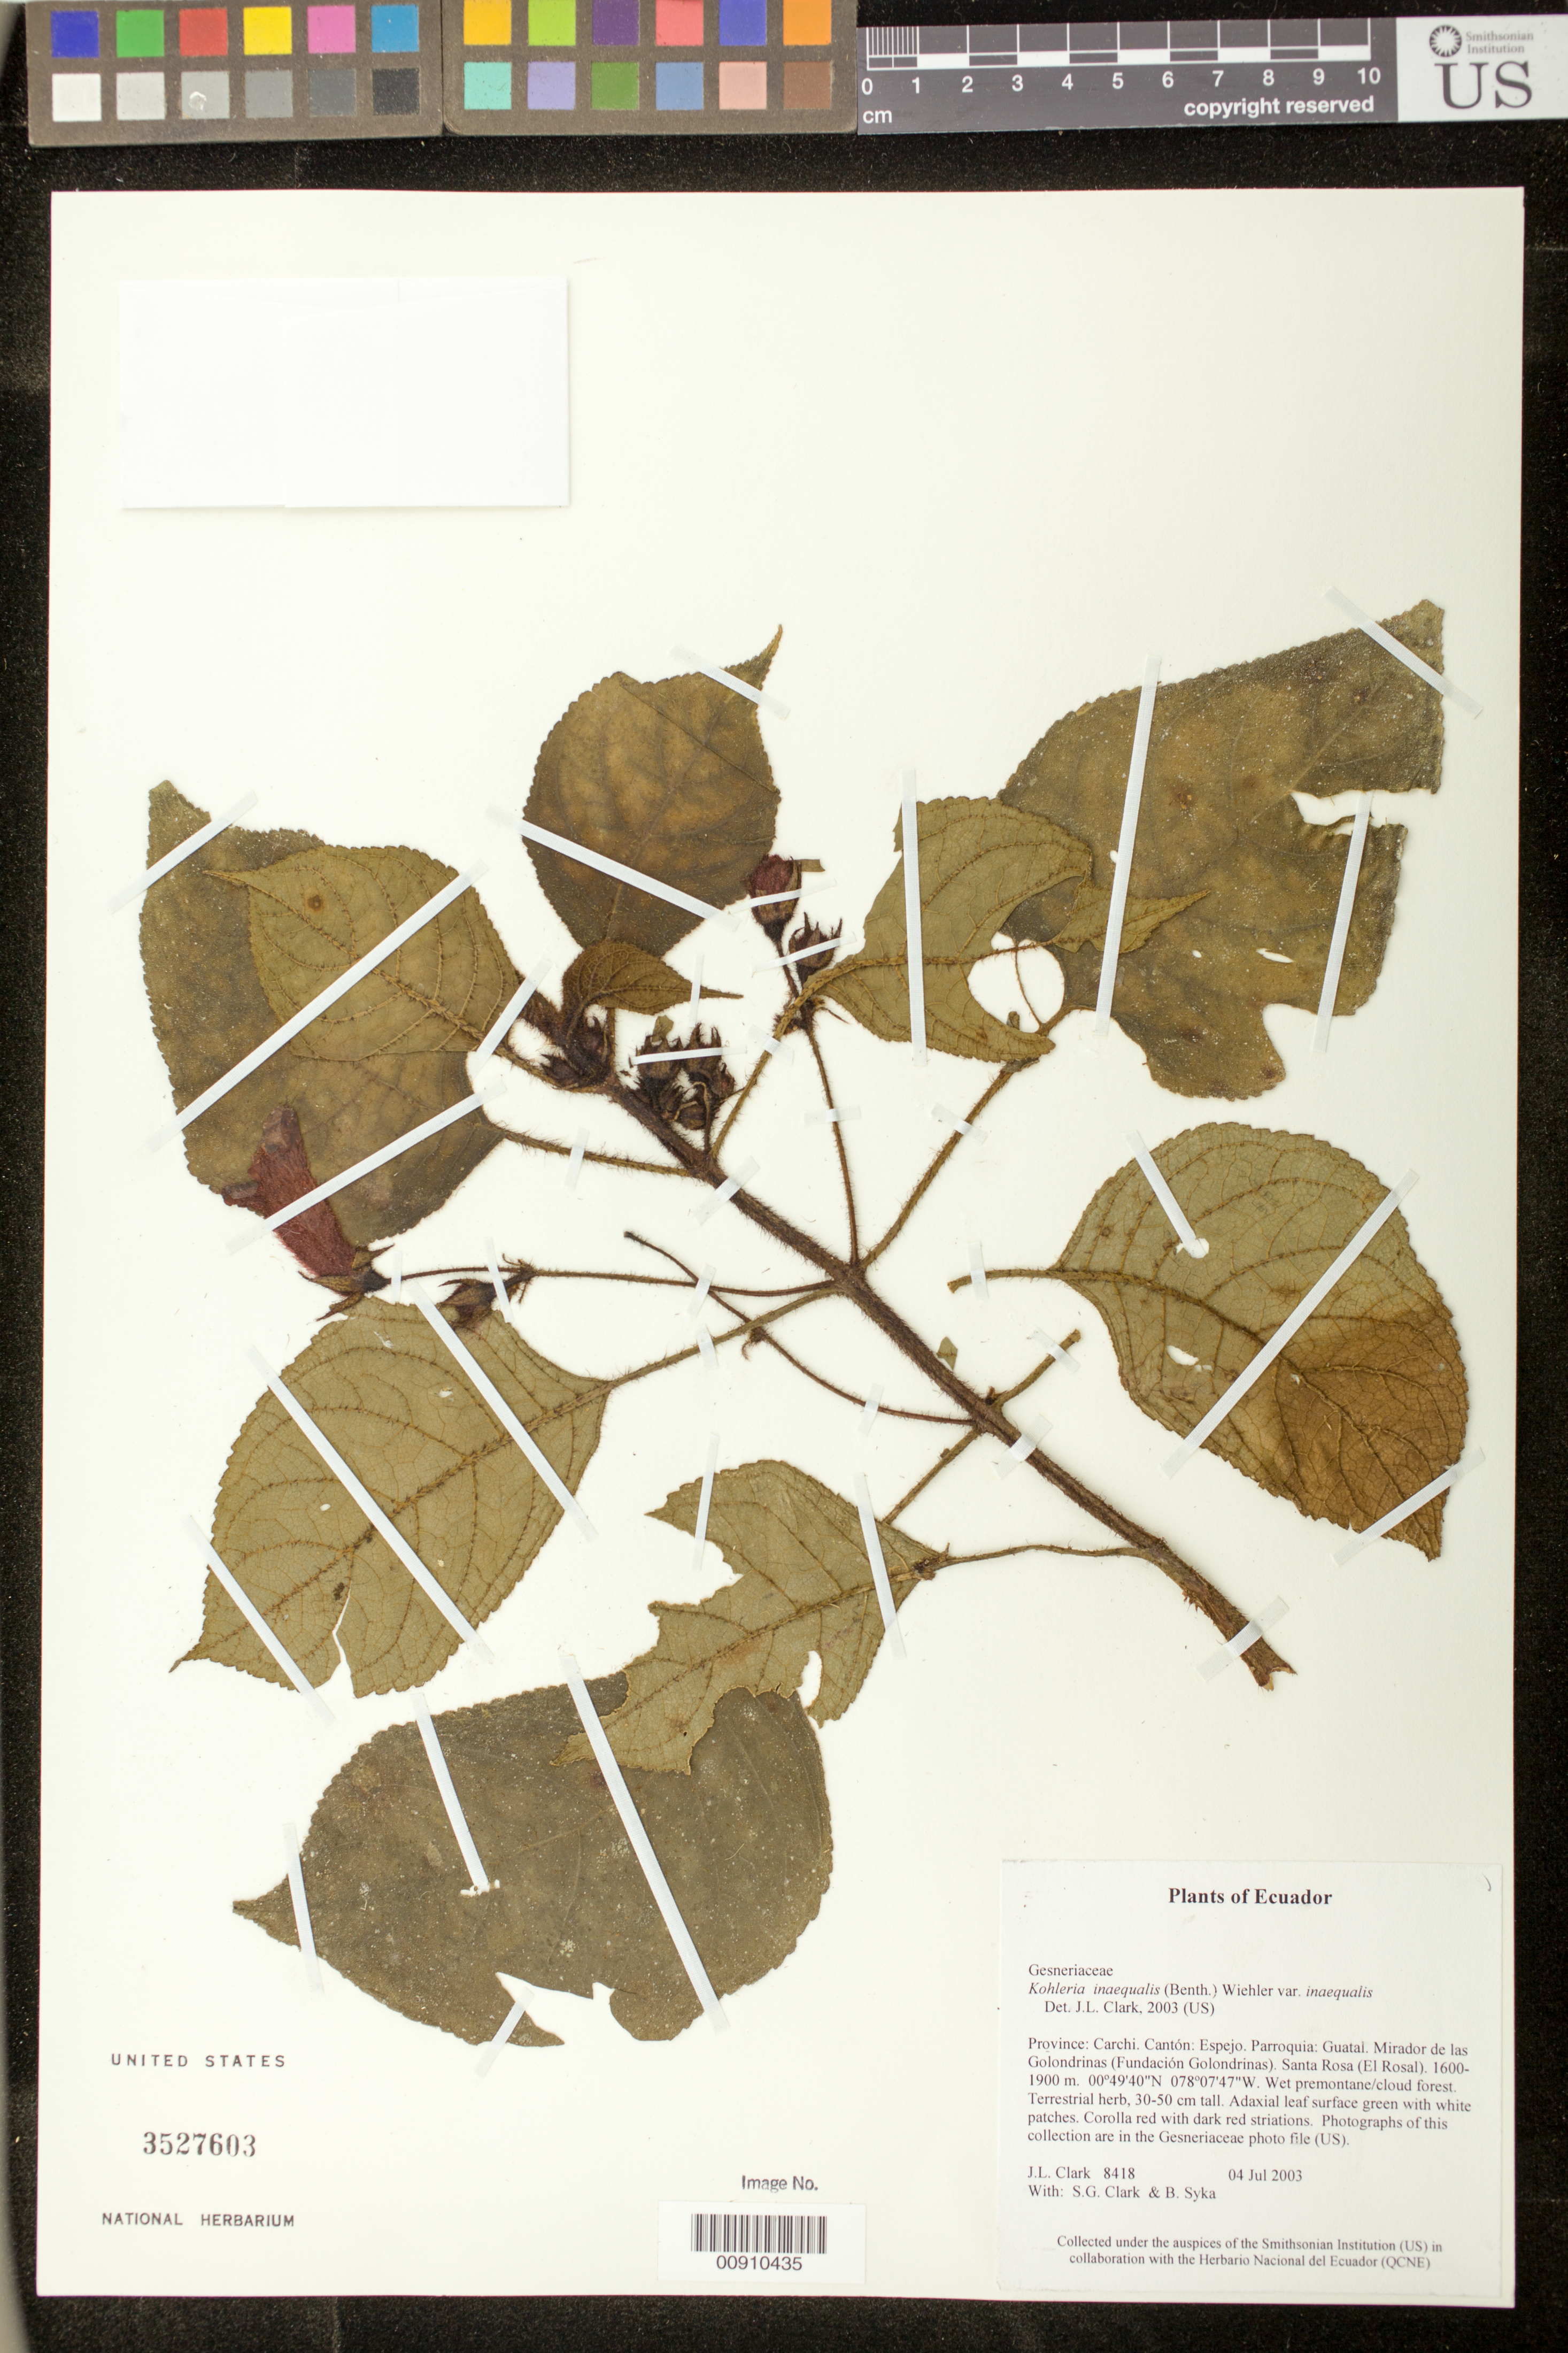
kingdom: Plantae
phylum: Tracheophyta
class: Magnoliopsida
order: Lamiales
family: Gesneriaceae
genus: Kohleria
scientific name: Kohleria inaequalis var. inaequalis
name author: (Benth.) Wiehler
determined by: Clark, J. L., (SEL), The Marie Selby Botanical Garden (UNITED STATES)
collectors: J. L. Clark, S. G. Clark & B. Syka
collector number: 8418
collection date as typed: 04 Jul 2003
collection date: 2003-07-04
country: Ecuador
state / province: Carchi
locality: Espejo. Parroquia: Guatal. Mirador de las Golondrinas (Fundación Golondrinas). Santa Rosa (El Rosal).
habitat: Wet premontane/cloud forest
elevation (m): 1600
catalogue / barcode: US 3527603